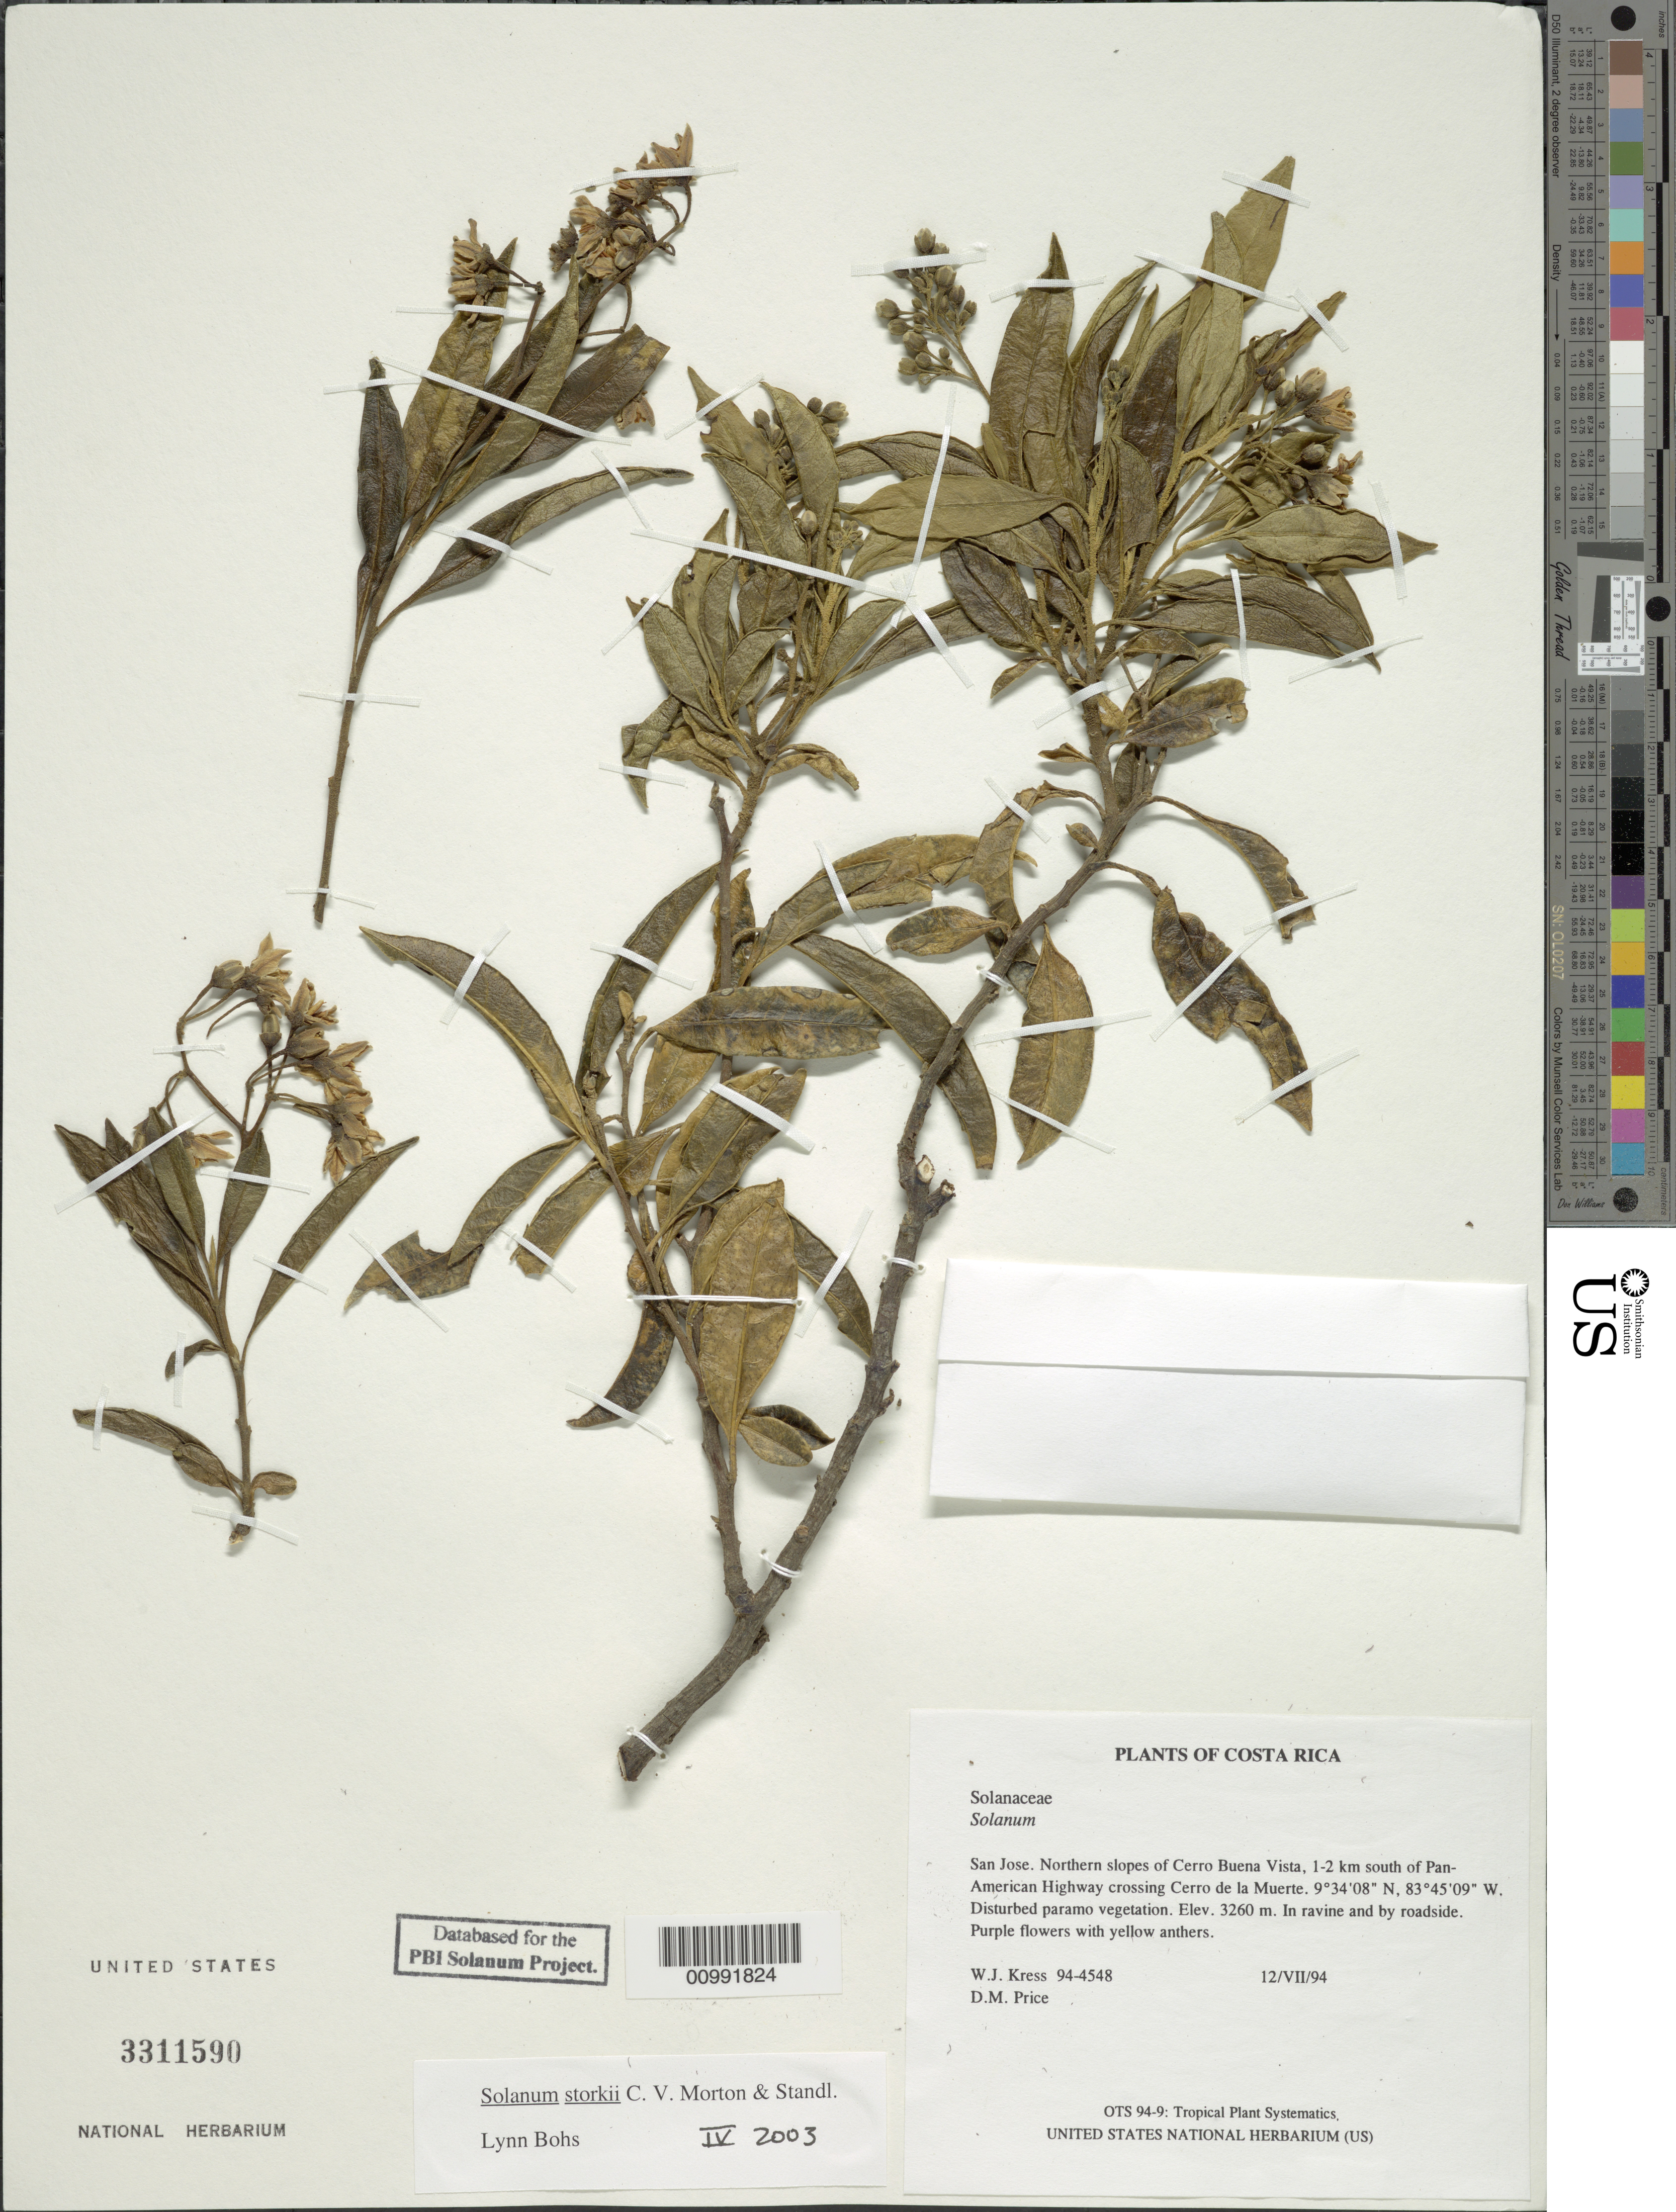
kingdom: Plantae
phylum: Tracheophyta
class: Magnoliopsida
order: Solanales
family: Solanaceae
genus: Solanum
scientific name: Solanum storkii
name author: C.V. Morton & Standl.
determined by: Bohs, L. A.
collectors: W. J. Kress & D. M. Price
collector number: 94-4548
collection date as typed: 12 Jul 1994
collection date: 1994-07-12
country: Costa Rica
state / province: San José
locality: Northern slopes of Cerro Buena Vista, 1-2 km south of PanAmerican Highway crossing Cerro de la Muerte.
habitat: Disturbed paramo vegetation. In ravine and by roadside.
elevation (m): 3260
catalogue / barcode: US 3311590